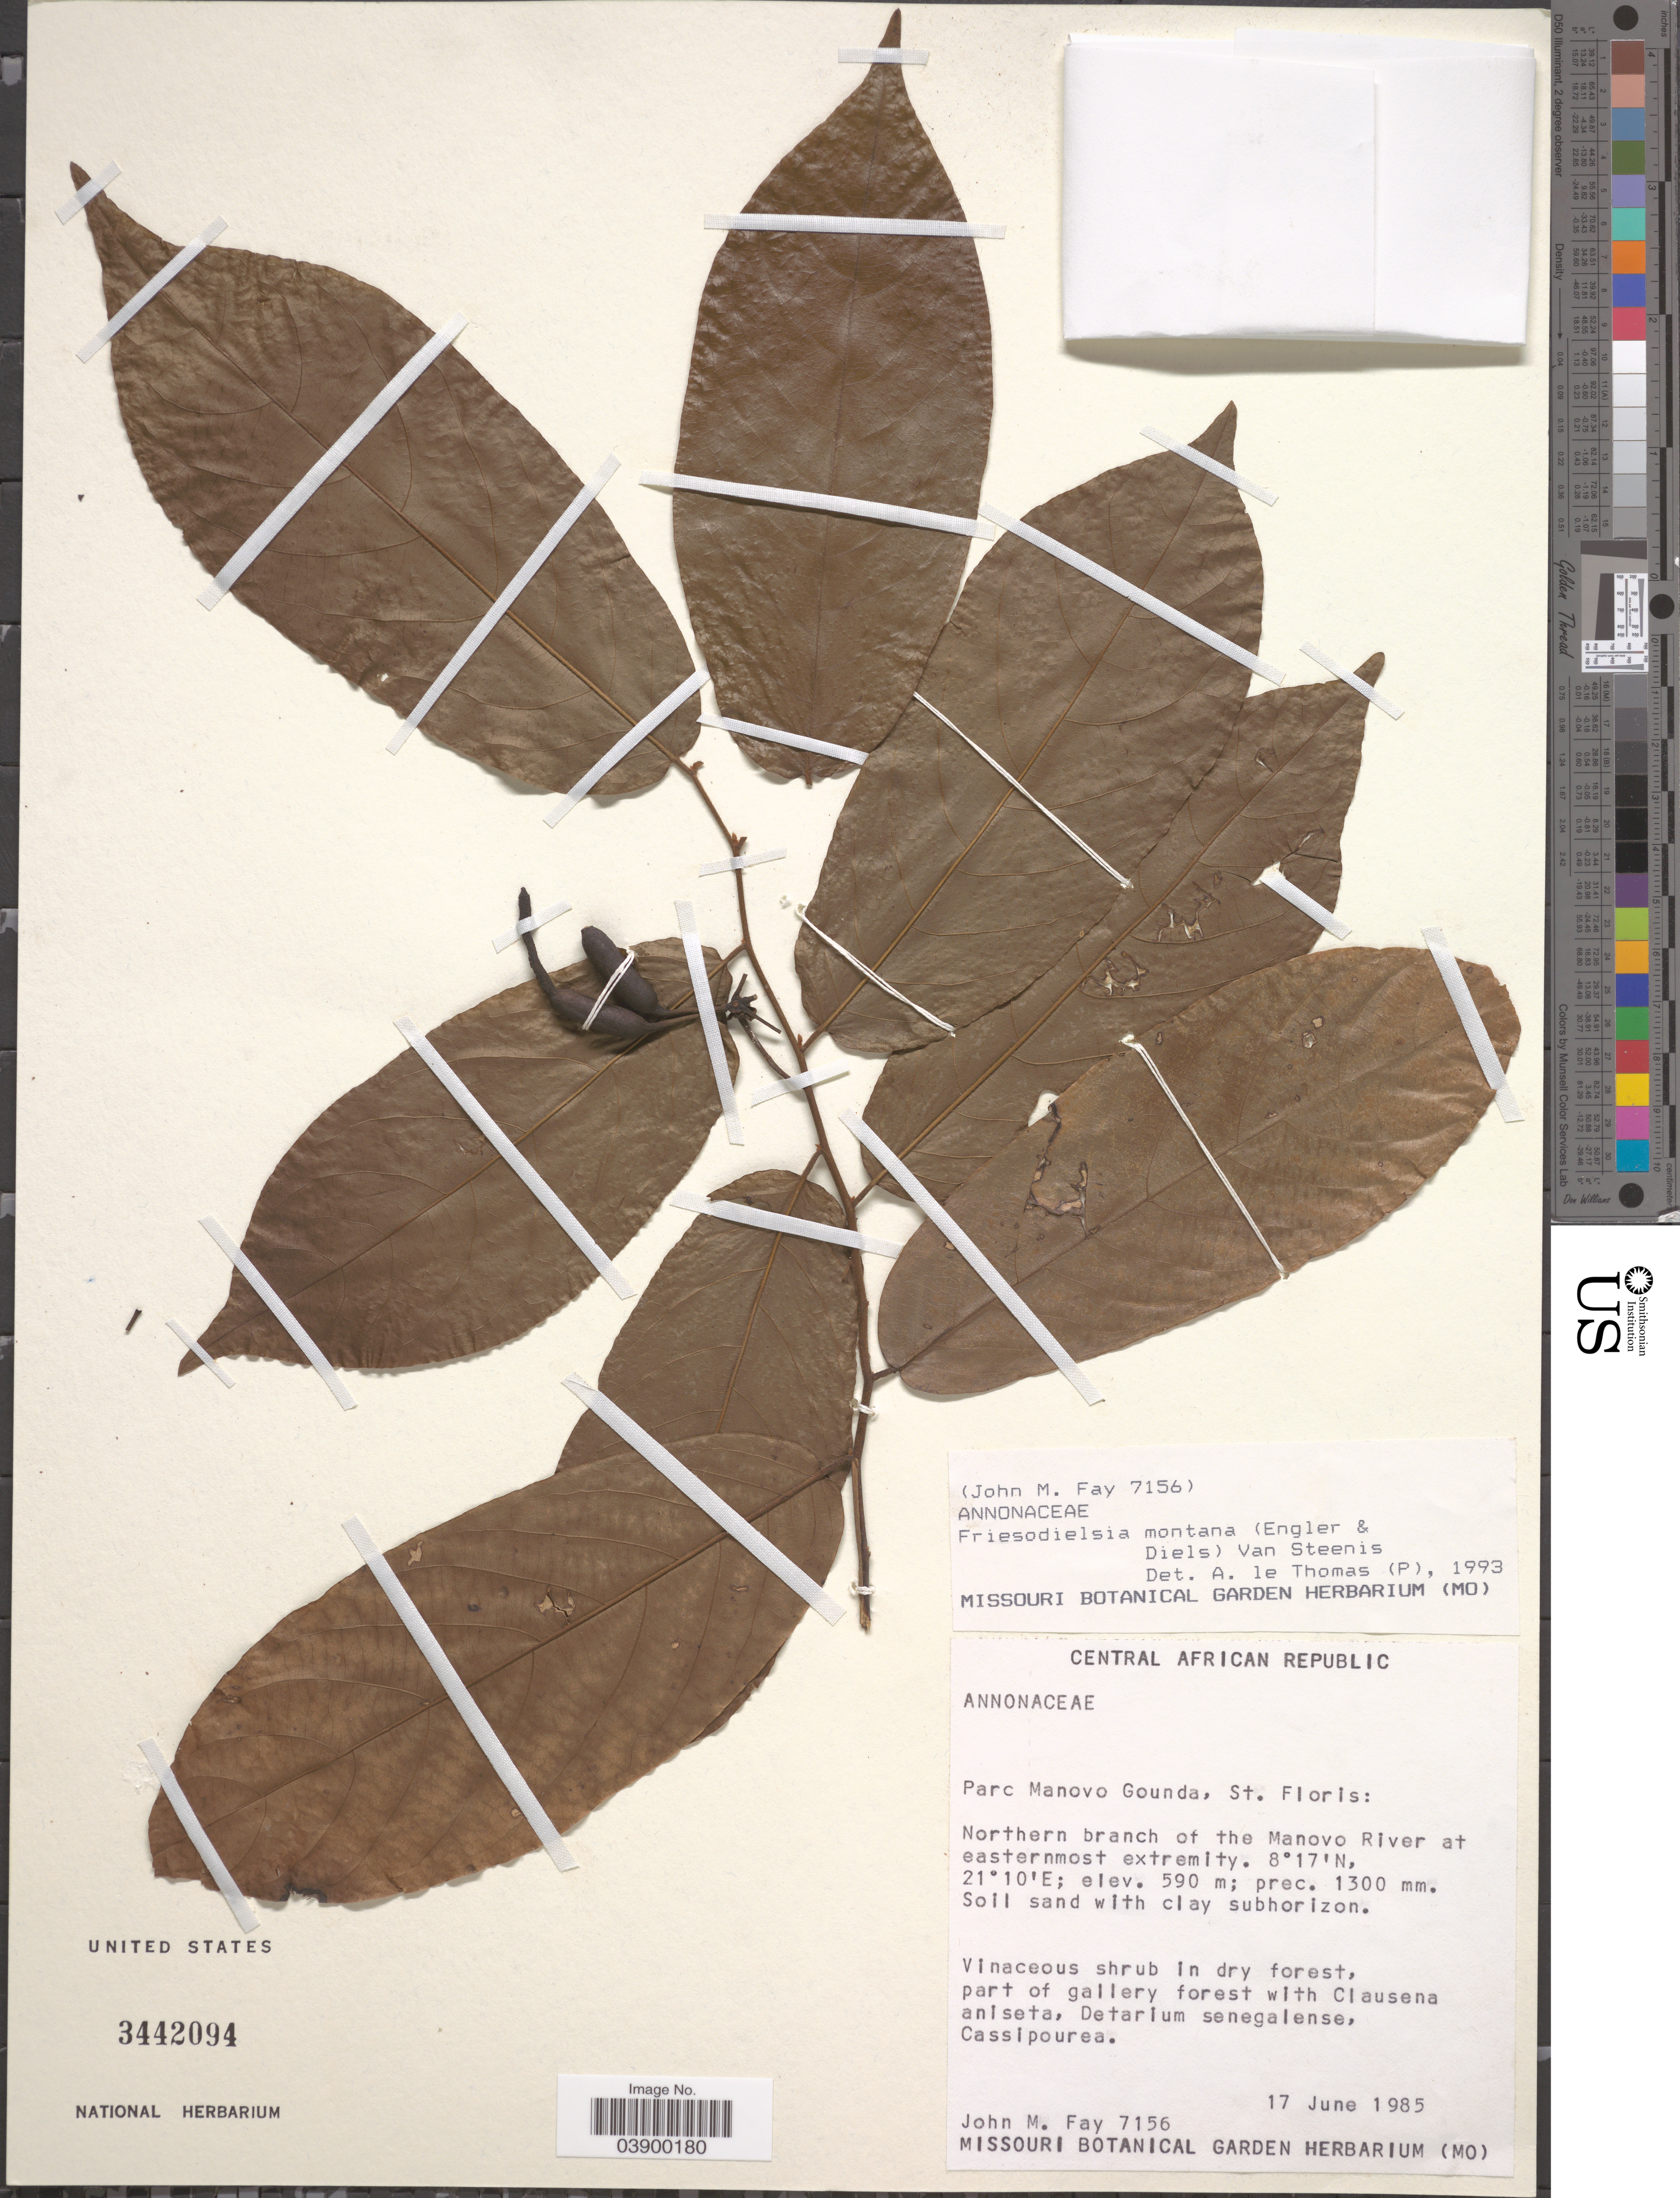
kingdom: Plantae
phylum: Tracheophyta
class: Magnoliopsida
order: Magnoliales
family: Annonaceae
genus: Friesodielsia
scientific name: Friesodielsia montana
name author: (Engl. & Diels) Steenis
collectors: J. M. Fay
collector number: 7156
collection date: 1985-06-17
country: Central African Republic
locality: Parc Manovo Gounda, St. Floris: Northern branch of the Manovo River at easternmost extremity.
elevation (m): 1300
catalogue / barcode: US 3442094